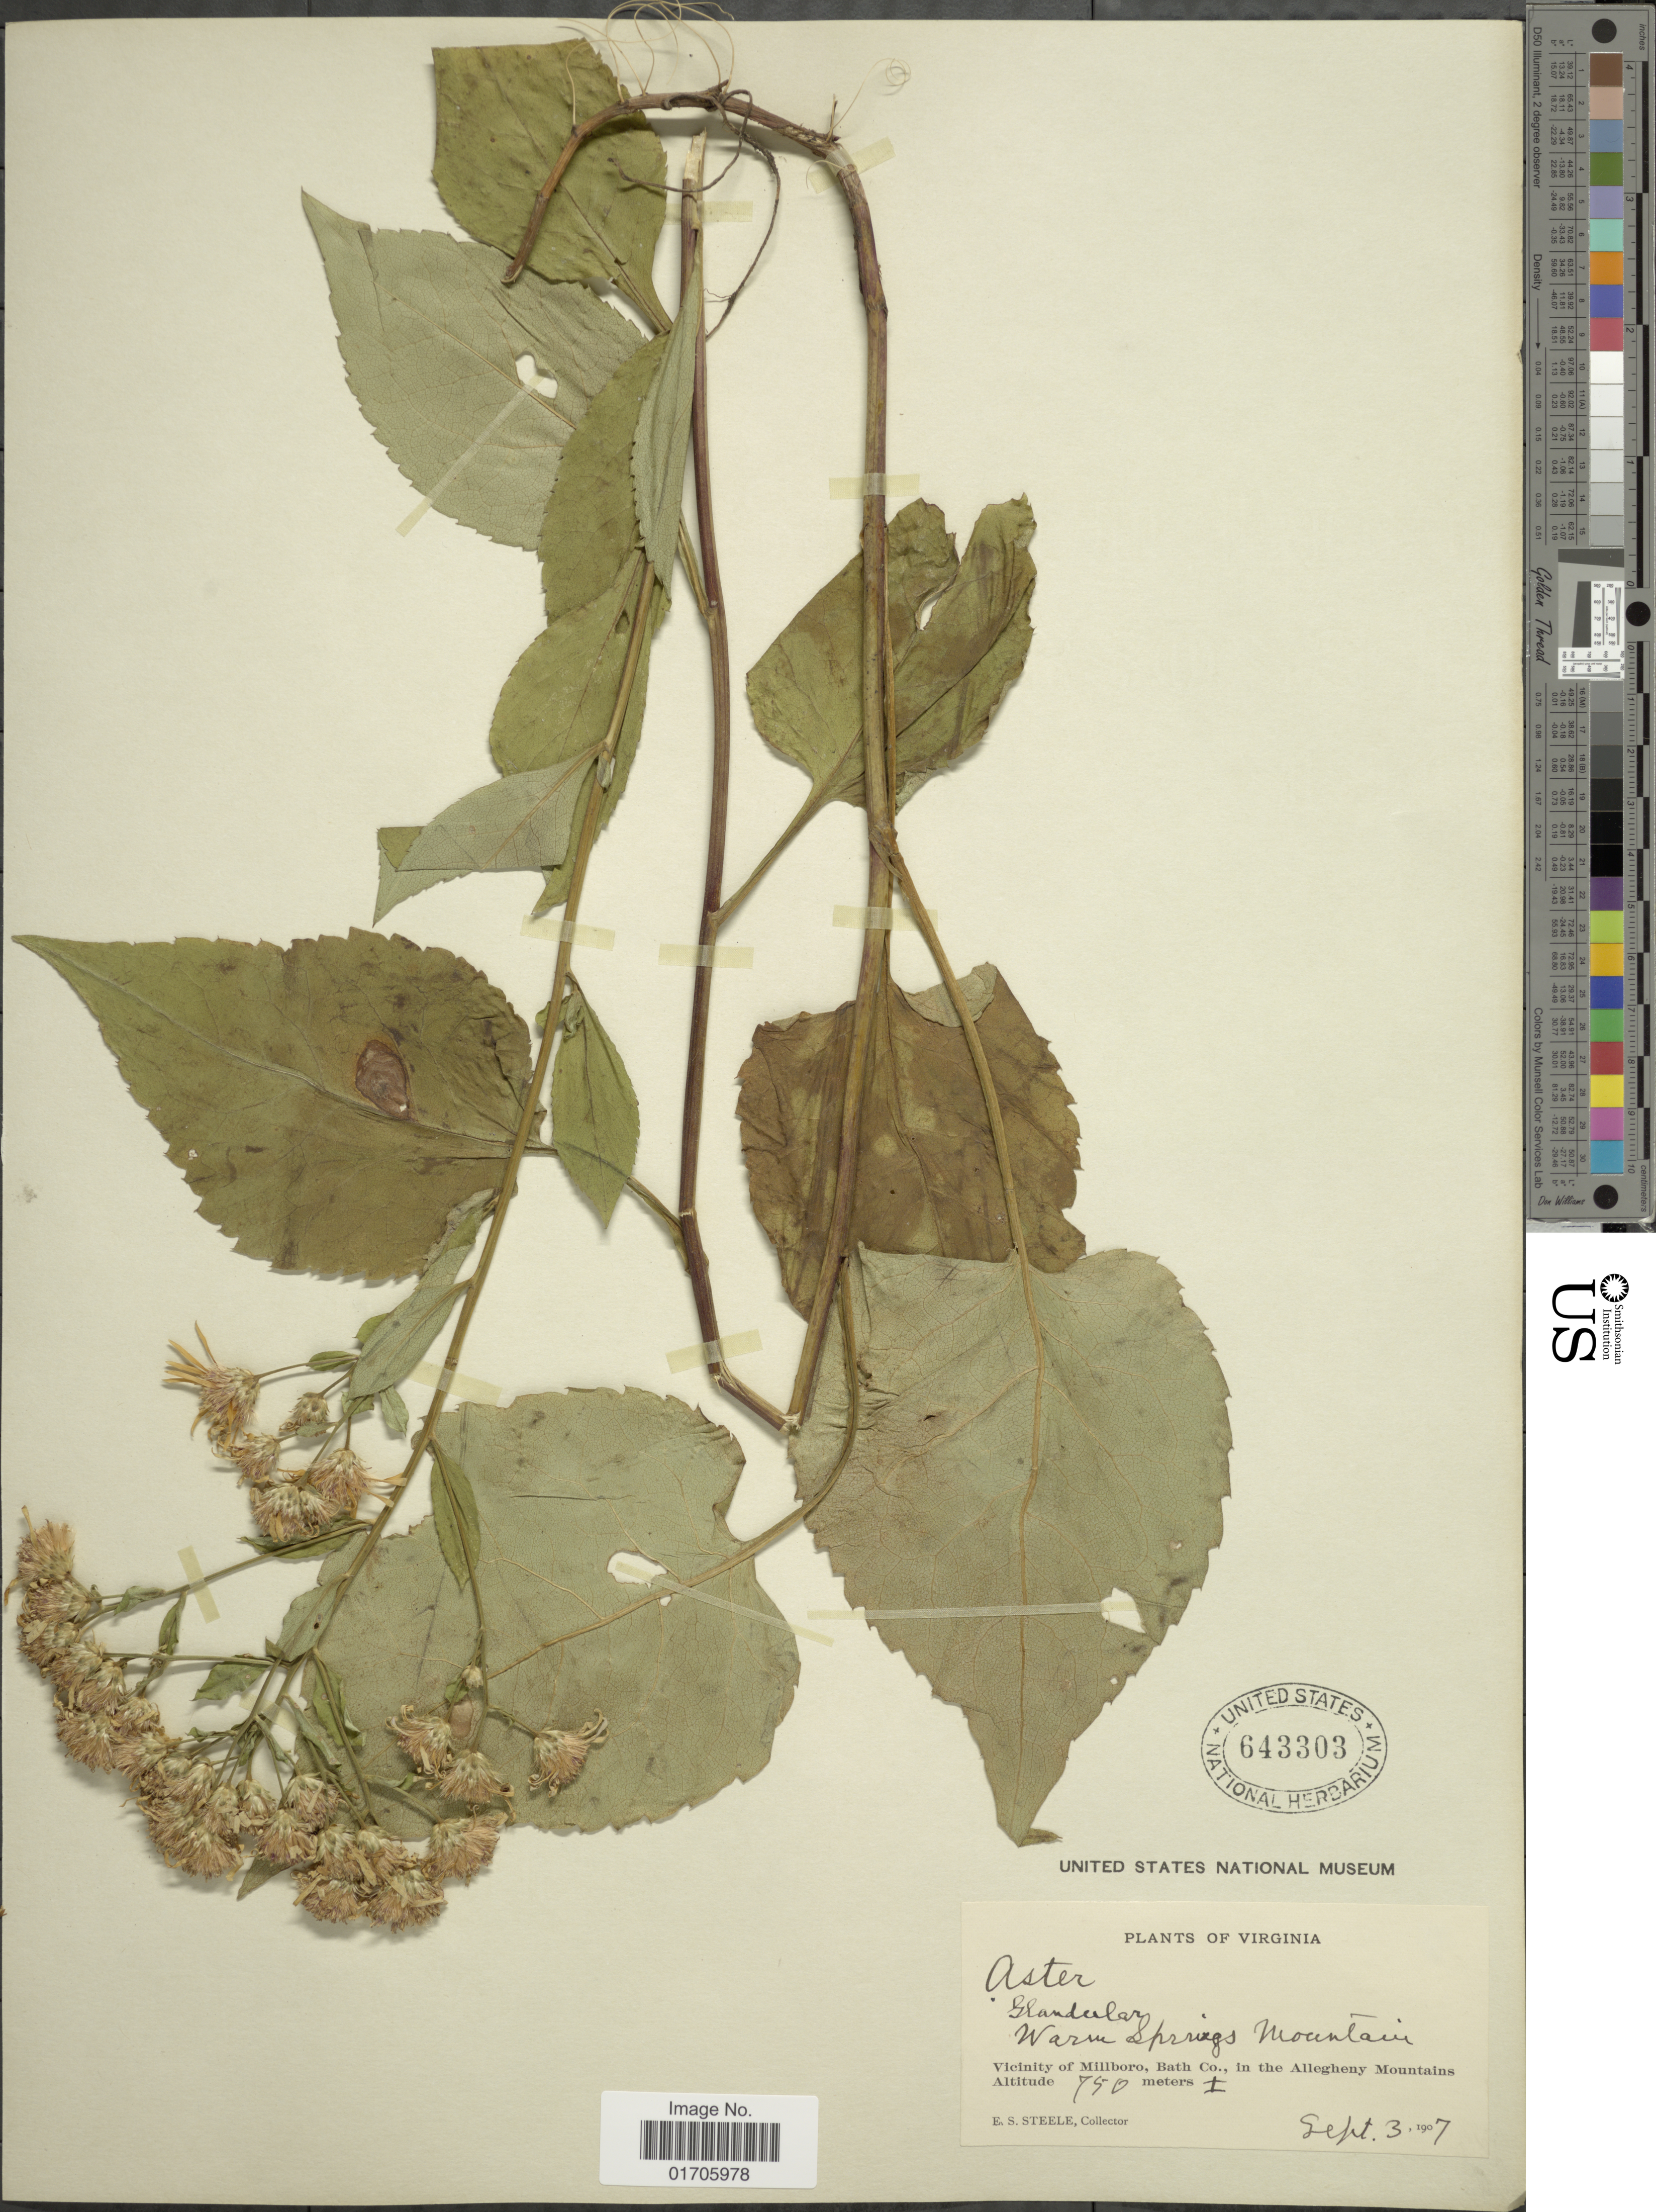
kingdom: Plantae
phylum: Tracheophyta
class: Magnoliopsida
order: Asterales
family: Asteraceae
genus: Eurybia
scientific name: Eurybia sp.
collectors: E. Steele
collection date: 1907-09-03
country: United States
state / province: Virginia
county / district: Bath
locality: Virginia. Warm Springs Mountain. Vicinity of Millboro, Bath Co., in the Allegheny Mountains.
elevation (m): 750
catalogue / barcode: US 643303